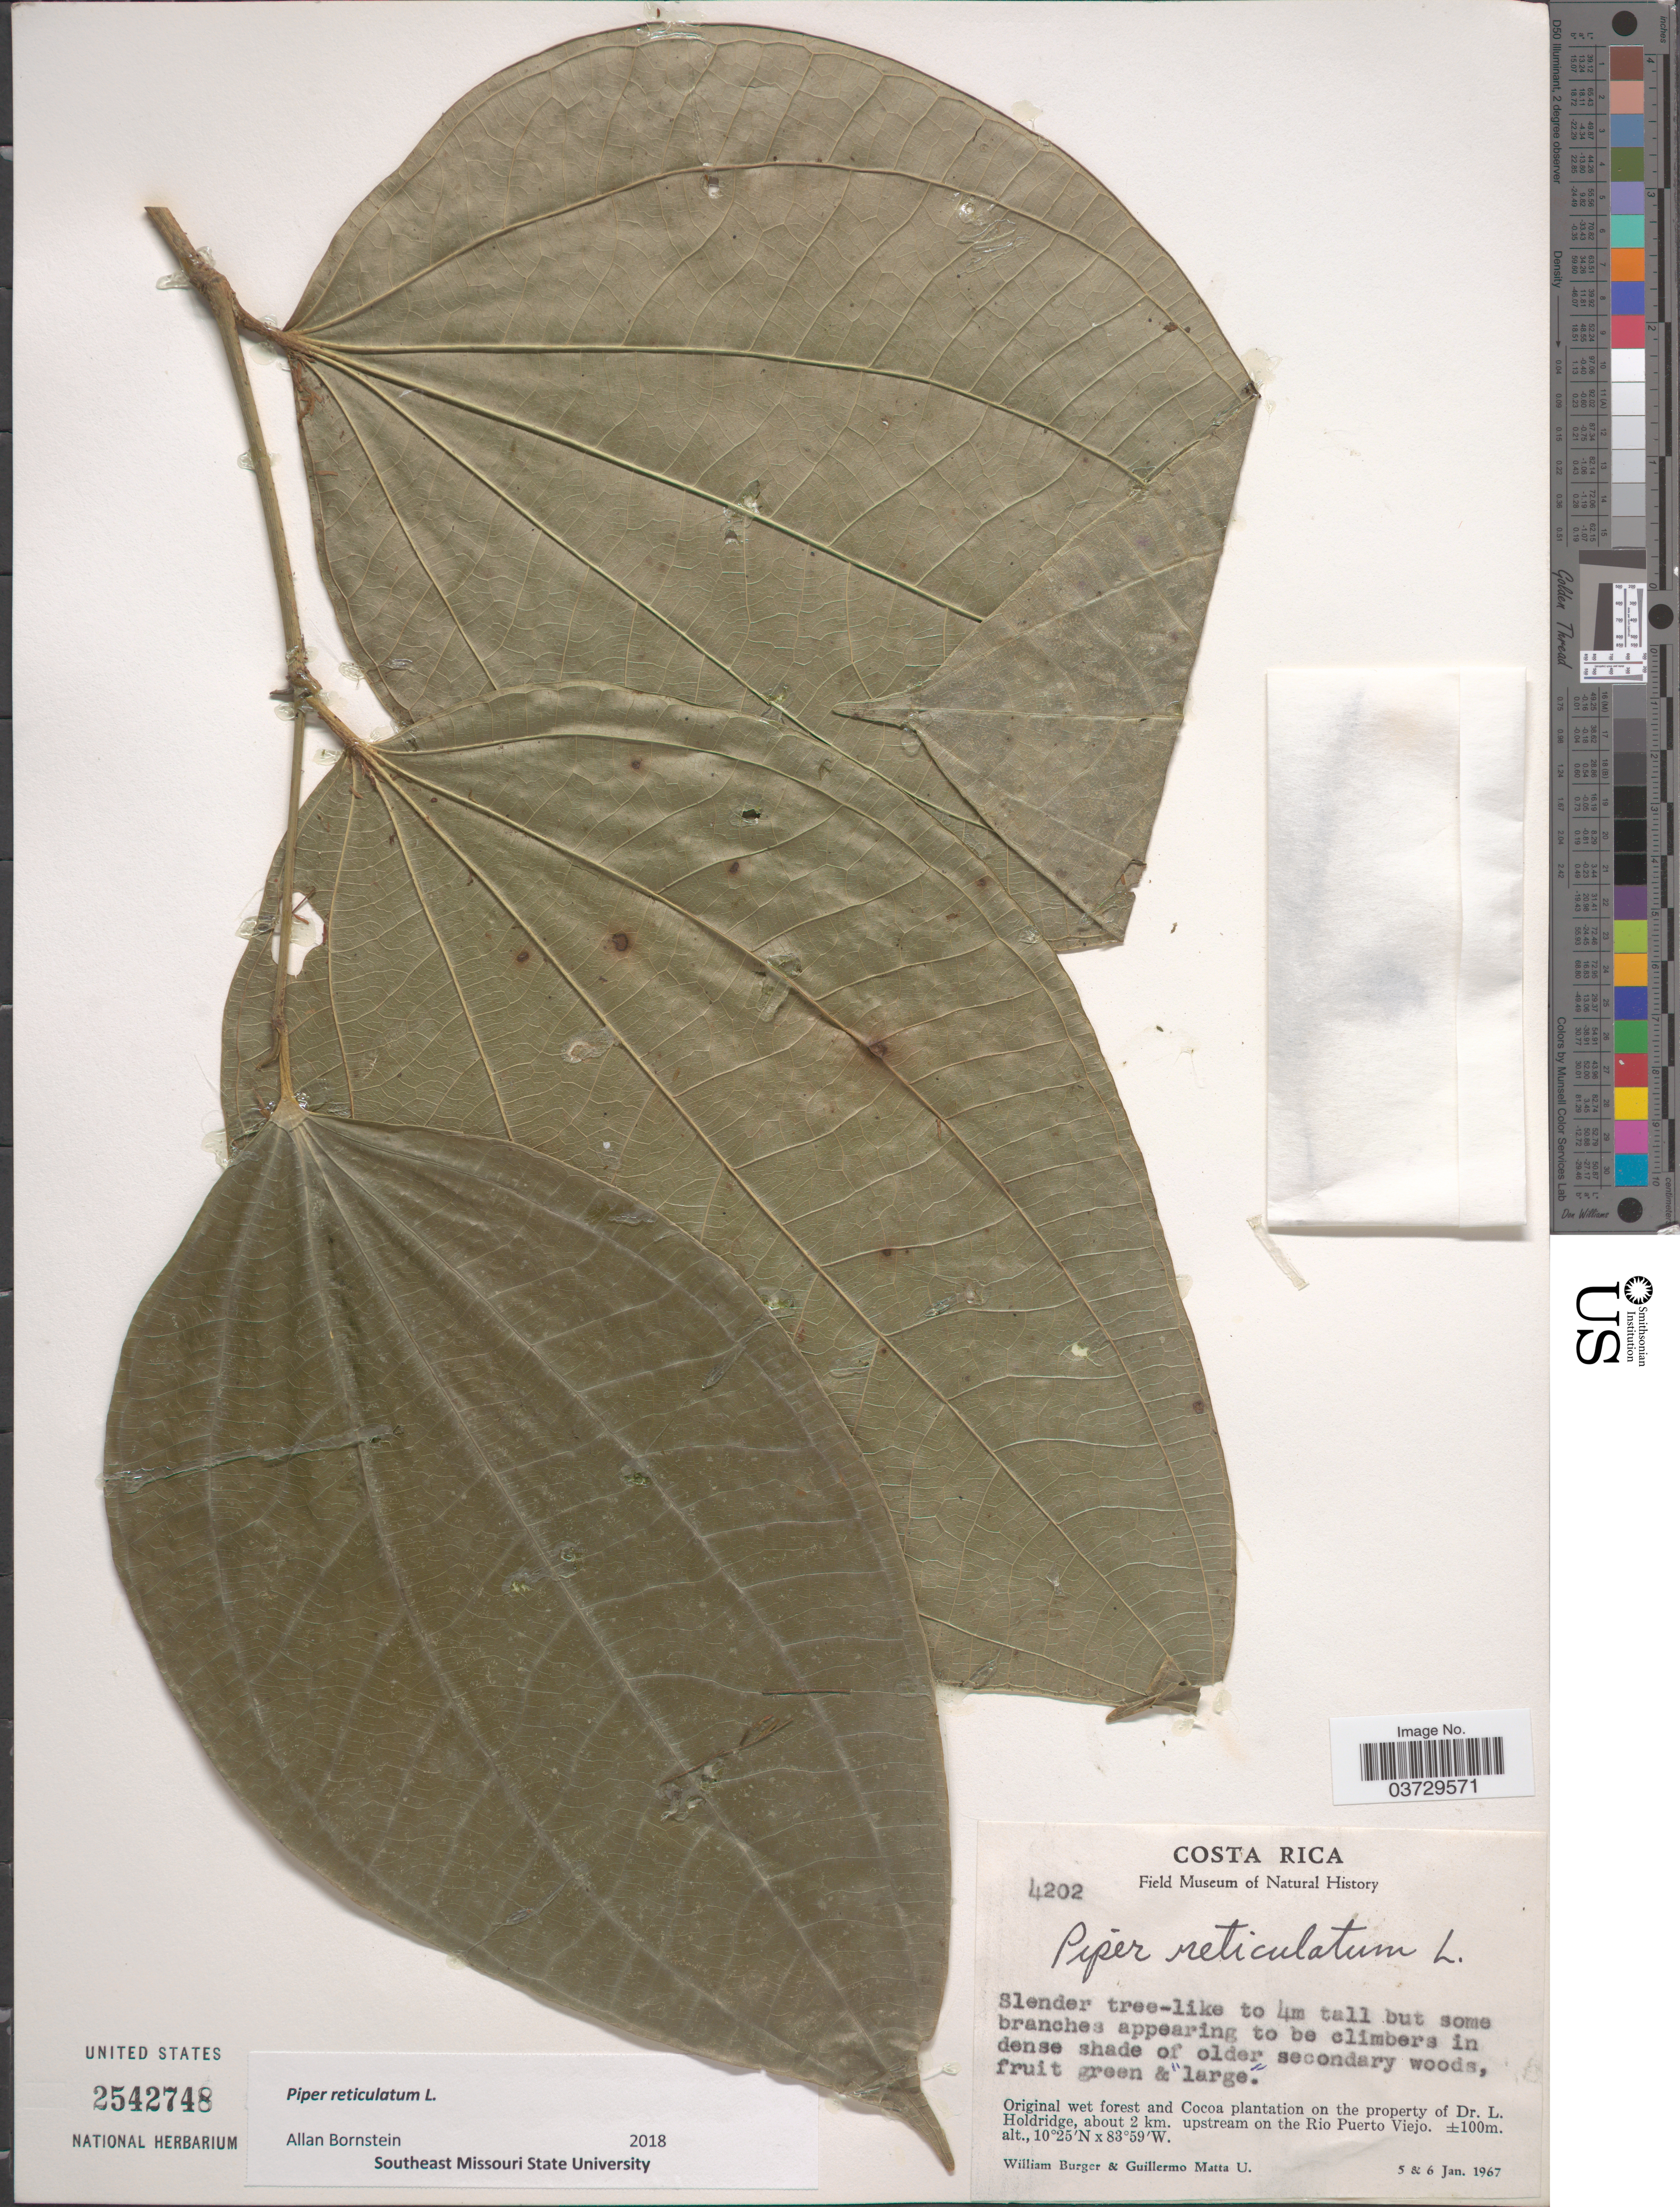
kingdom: Plantae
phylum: Tracheophyta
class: Magnoliopsida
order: Piperales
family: Piperaceae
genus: Piper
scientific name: Piper reticulatum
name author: L.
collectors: W. Burger & G. Matta U.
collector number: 4202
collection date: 1967-01-05/1967-01-06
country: Costa Rica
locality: Cocoa plantation on the property of Dr. L. Holdridge, about 2 km. upstream on the Rio Puerto Viejo.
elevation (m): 100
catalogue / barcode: US 2542748